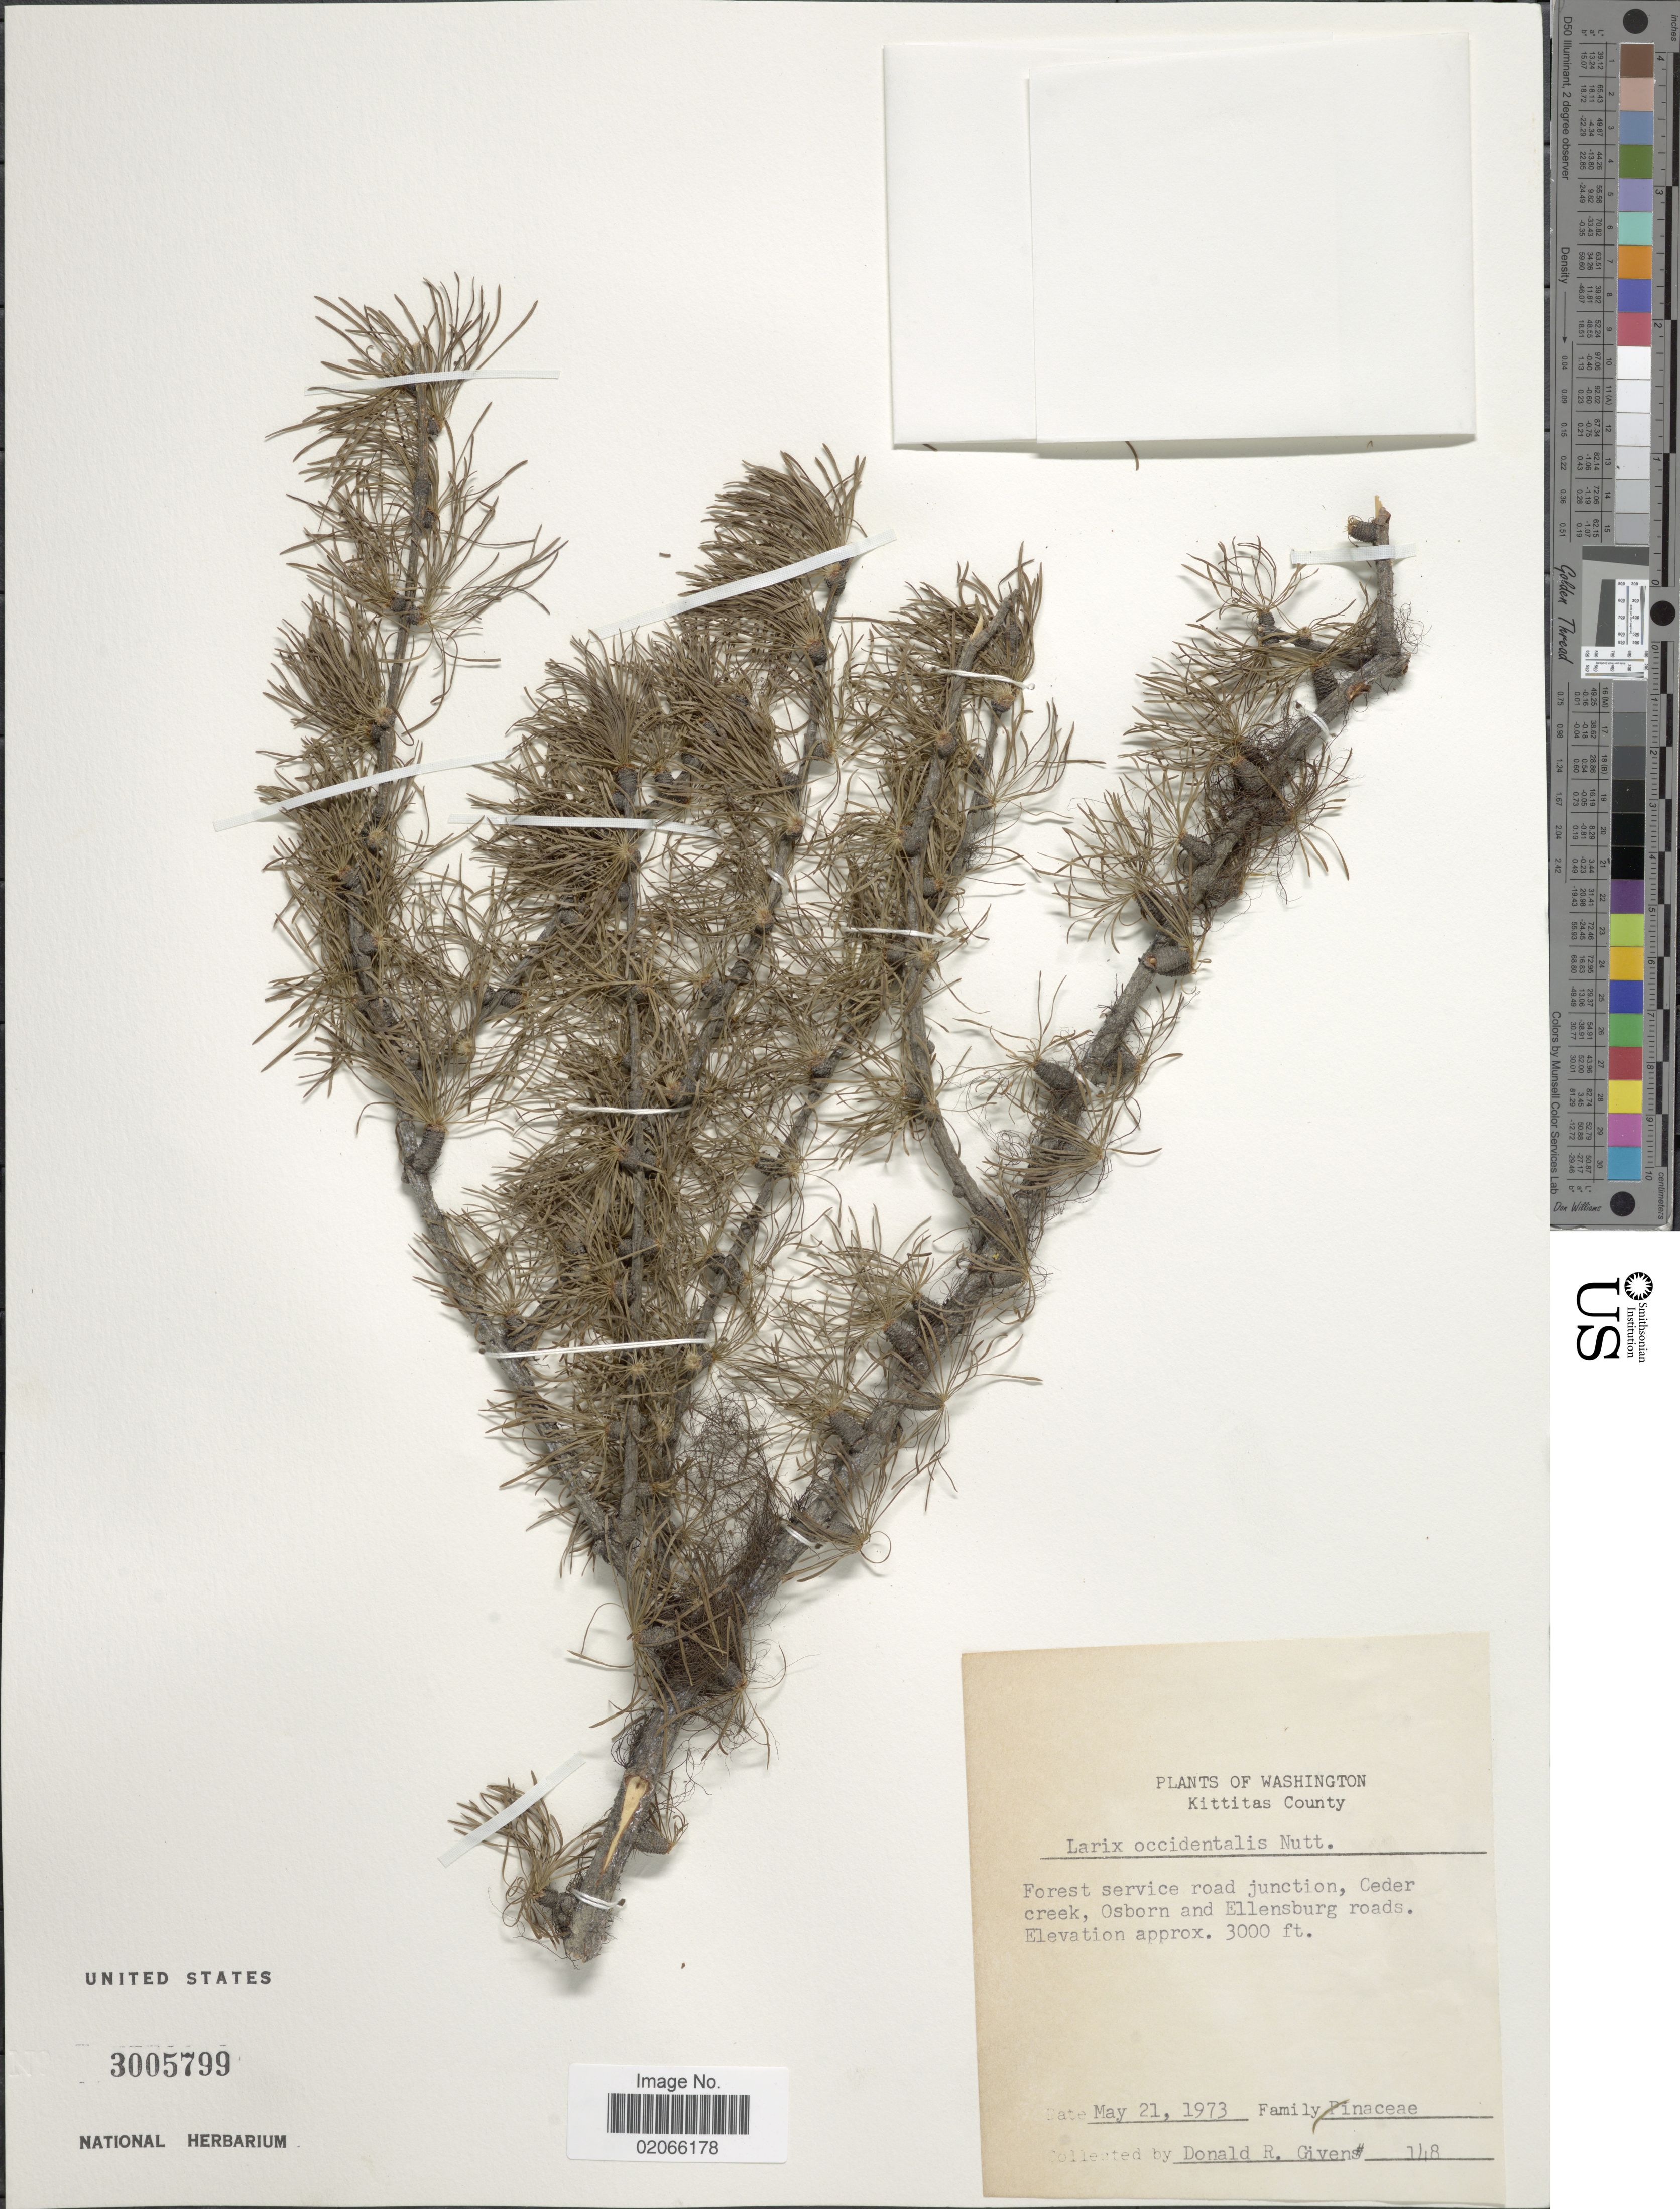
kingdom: Plantae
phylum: Tracheophyta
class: Pinopsida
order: Pinales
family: Pinaceae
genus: Larix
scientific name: Larix occidentalis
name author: Nutt.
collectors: D. Givens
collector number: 148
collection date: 1973-05-21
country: United States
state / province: Washington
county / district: Kittitas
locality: Kittitas County. Ceder Creek, Osborn and Ellensburg roads,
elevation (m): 914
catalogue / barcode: US 3005799